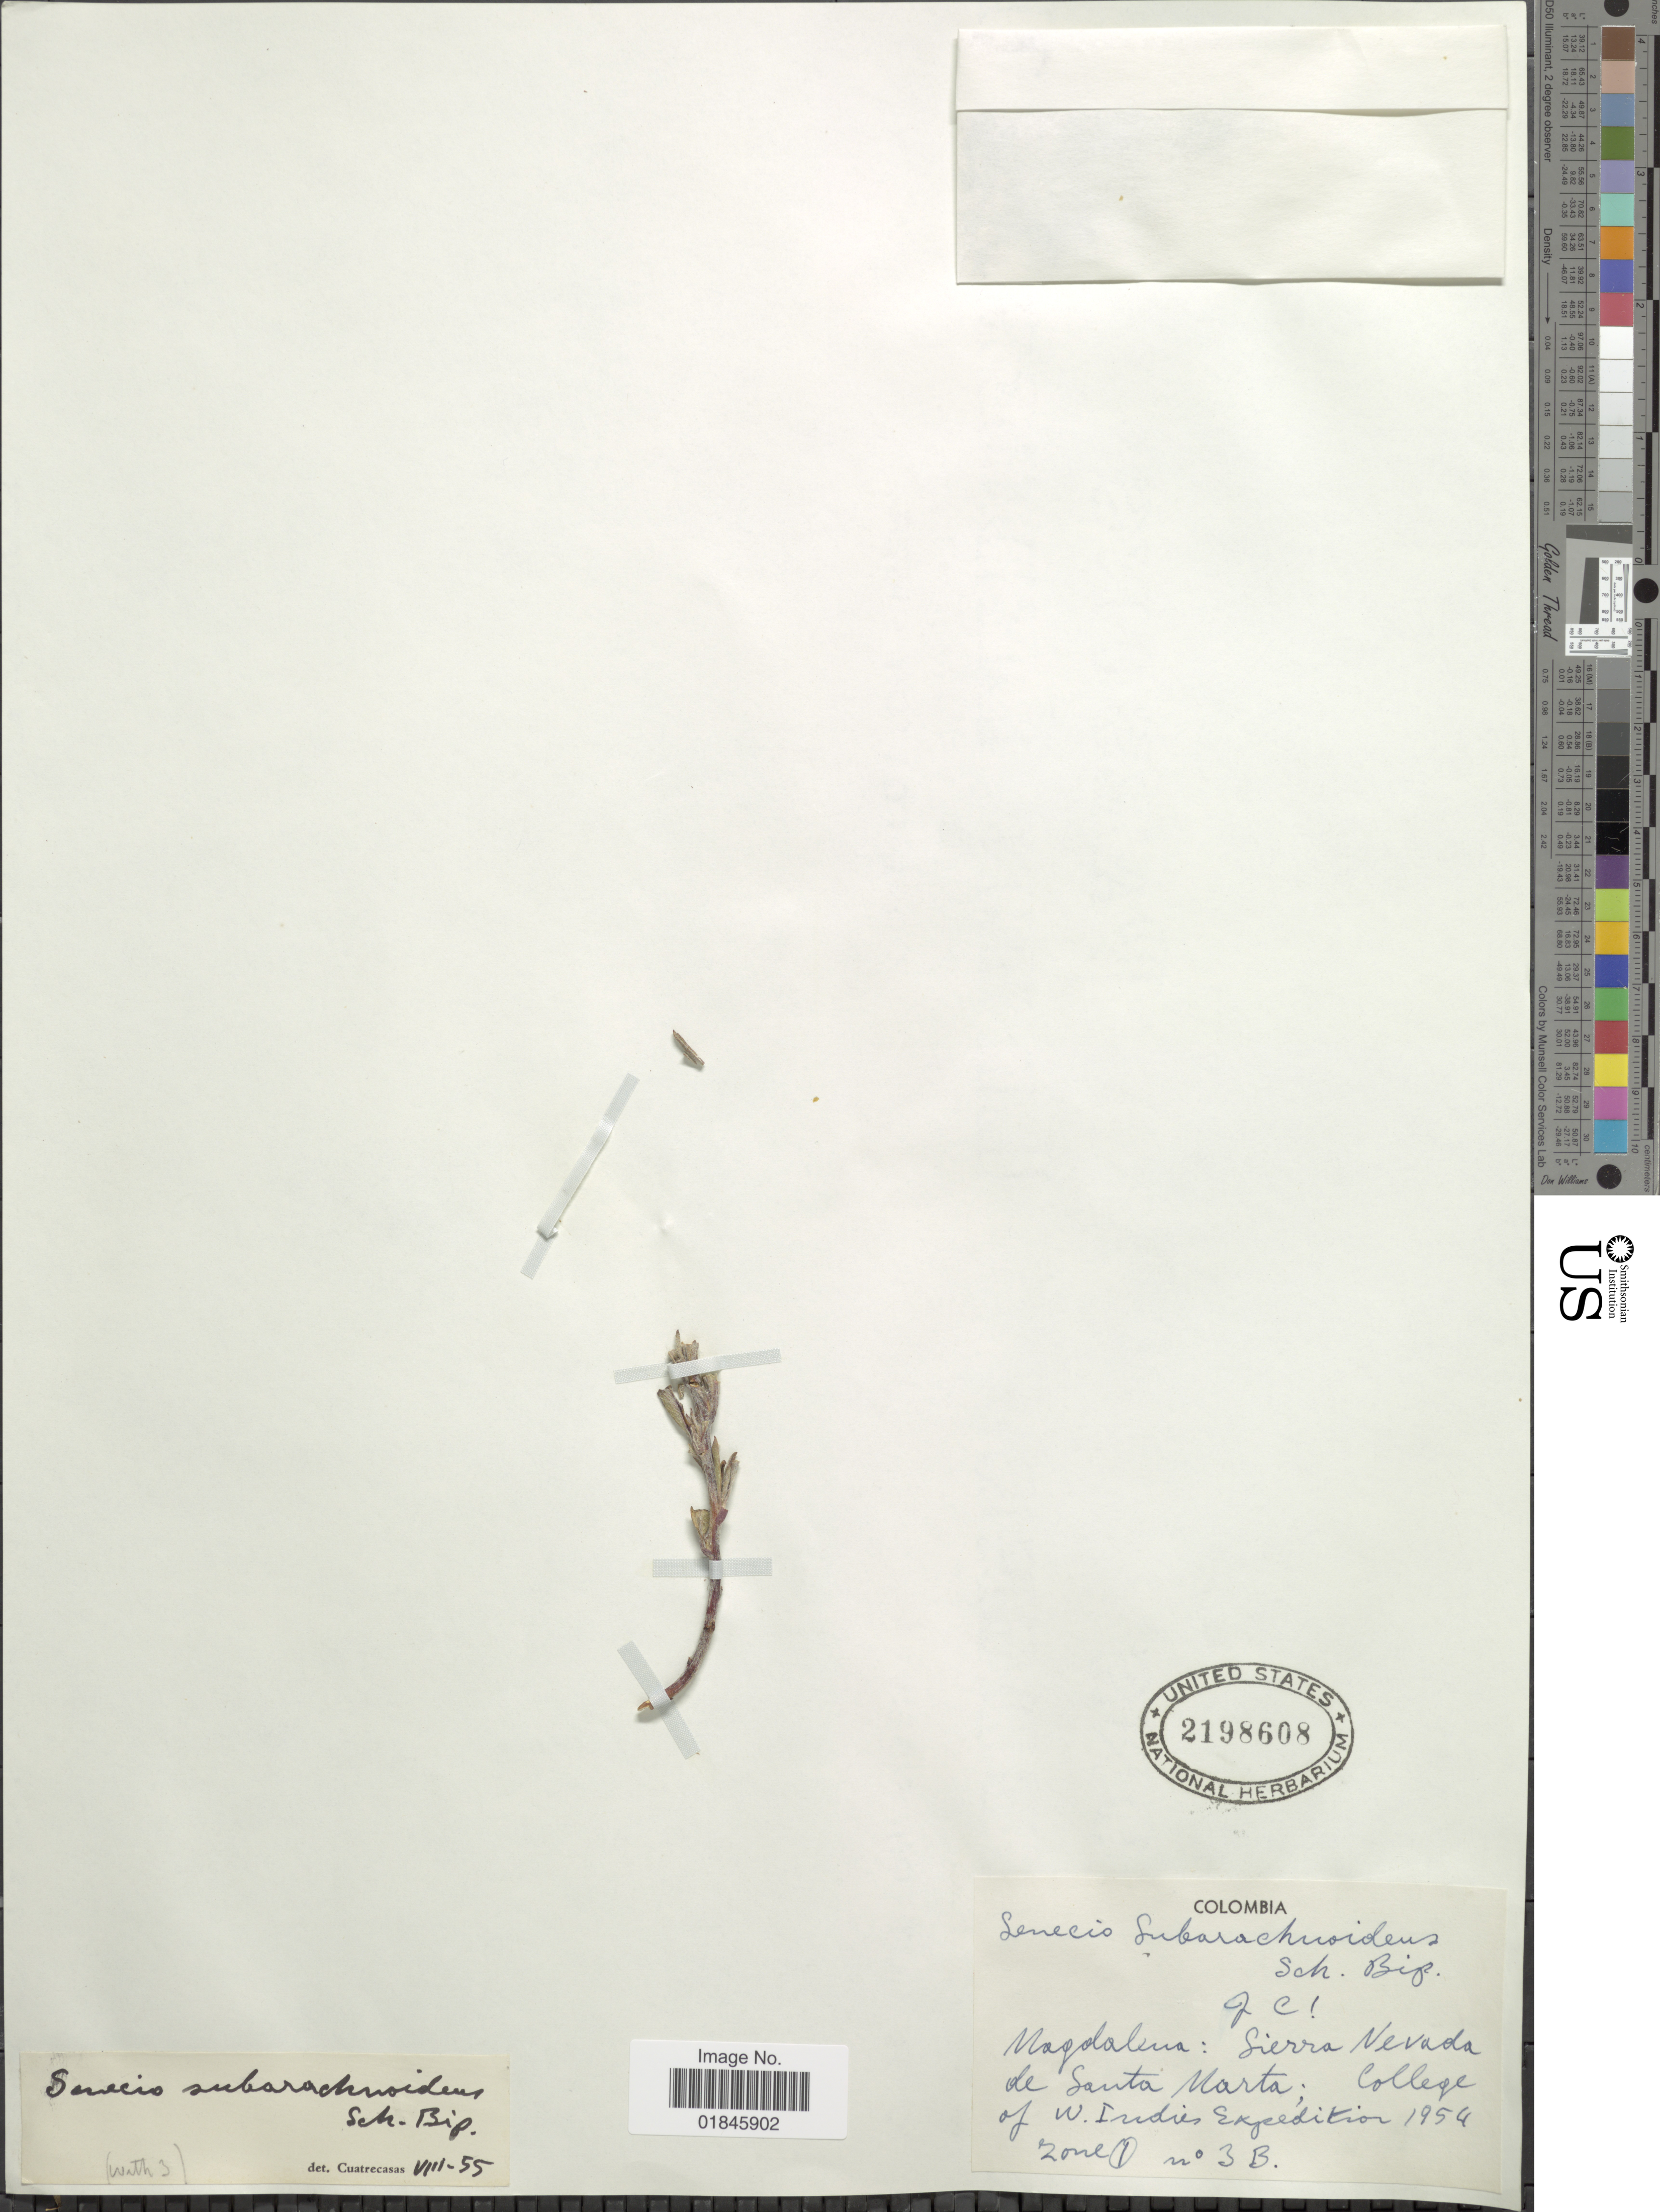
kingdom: Plantae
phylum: Tracheophyta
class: Magnoliopsida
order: Asterales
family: Asteraceae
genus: Pentacalia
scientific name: Pentacalia subarachnoidea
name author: (Wedd.) Cuatrec.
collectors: College of the West Indies Expedition 1954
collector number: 3B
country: Colombia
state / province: Magdalena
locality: Magdalena: Sierra Nevada de Santa Marta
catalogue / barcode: US 2198608